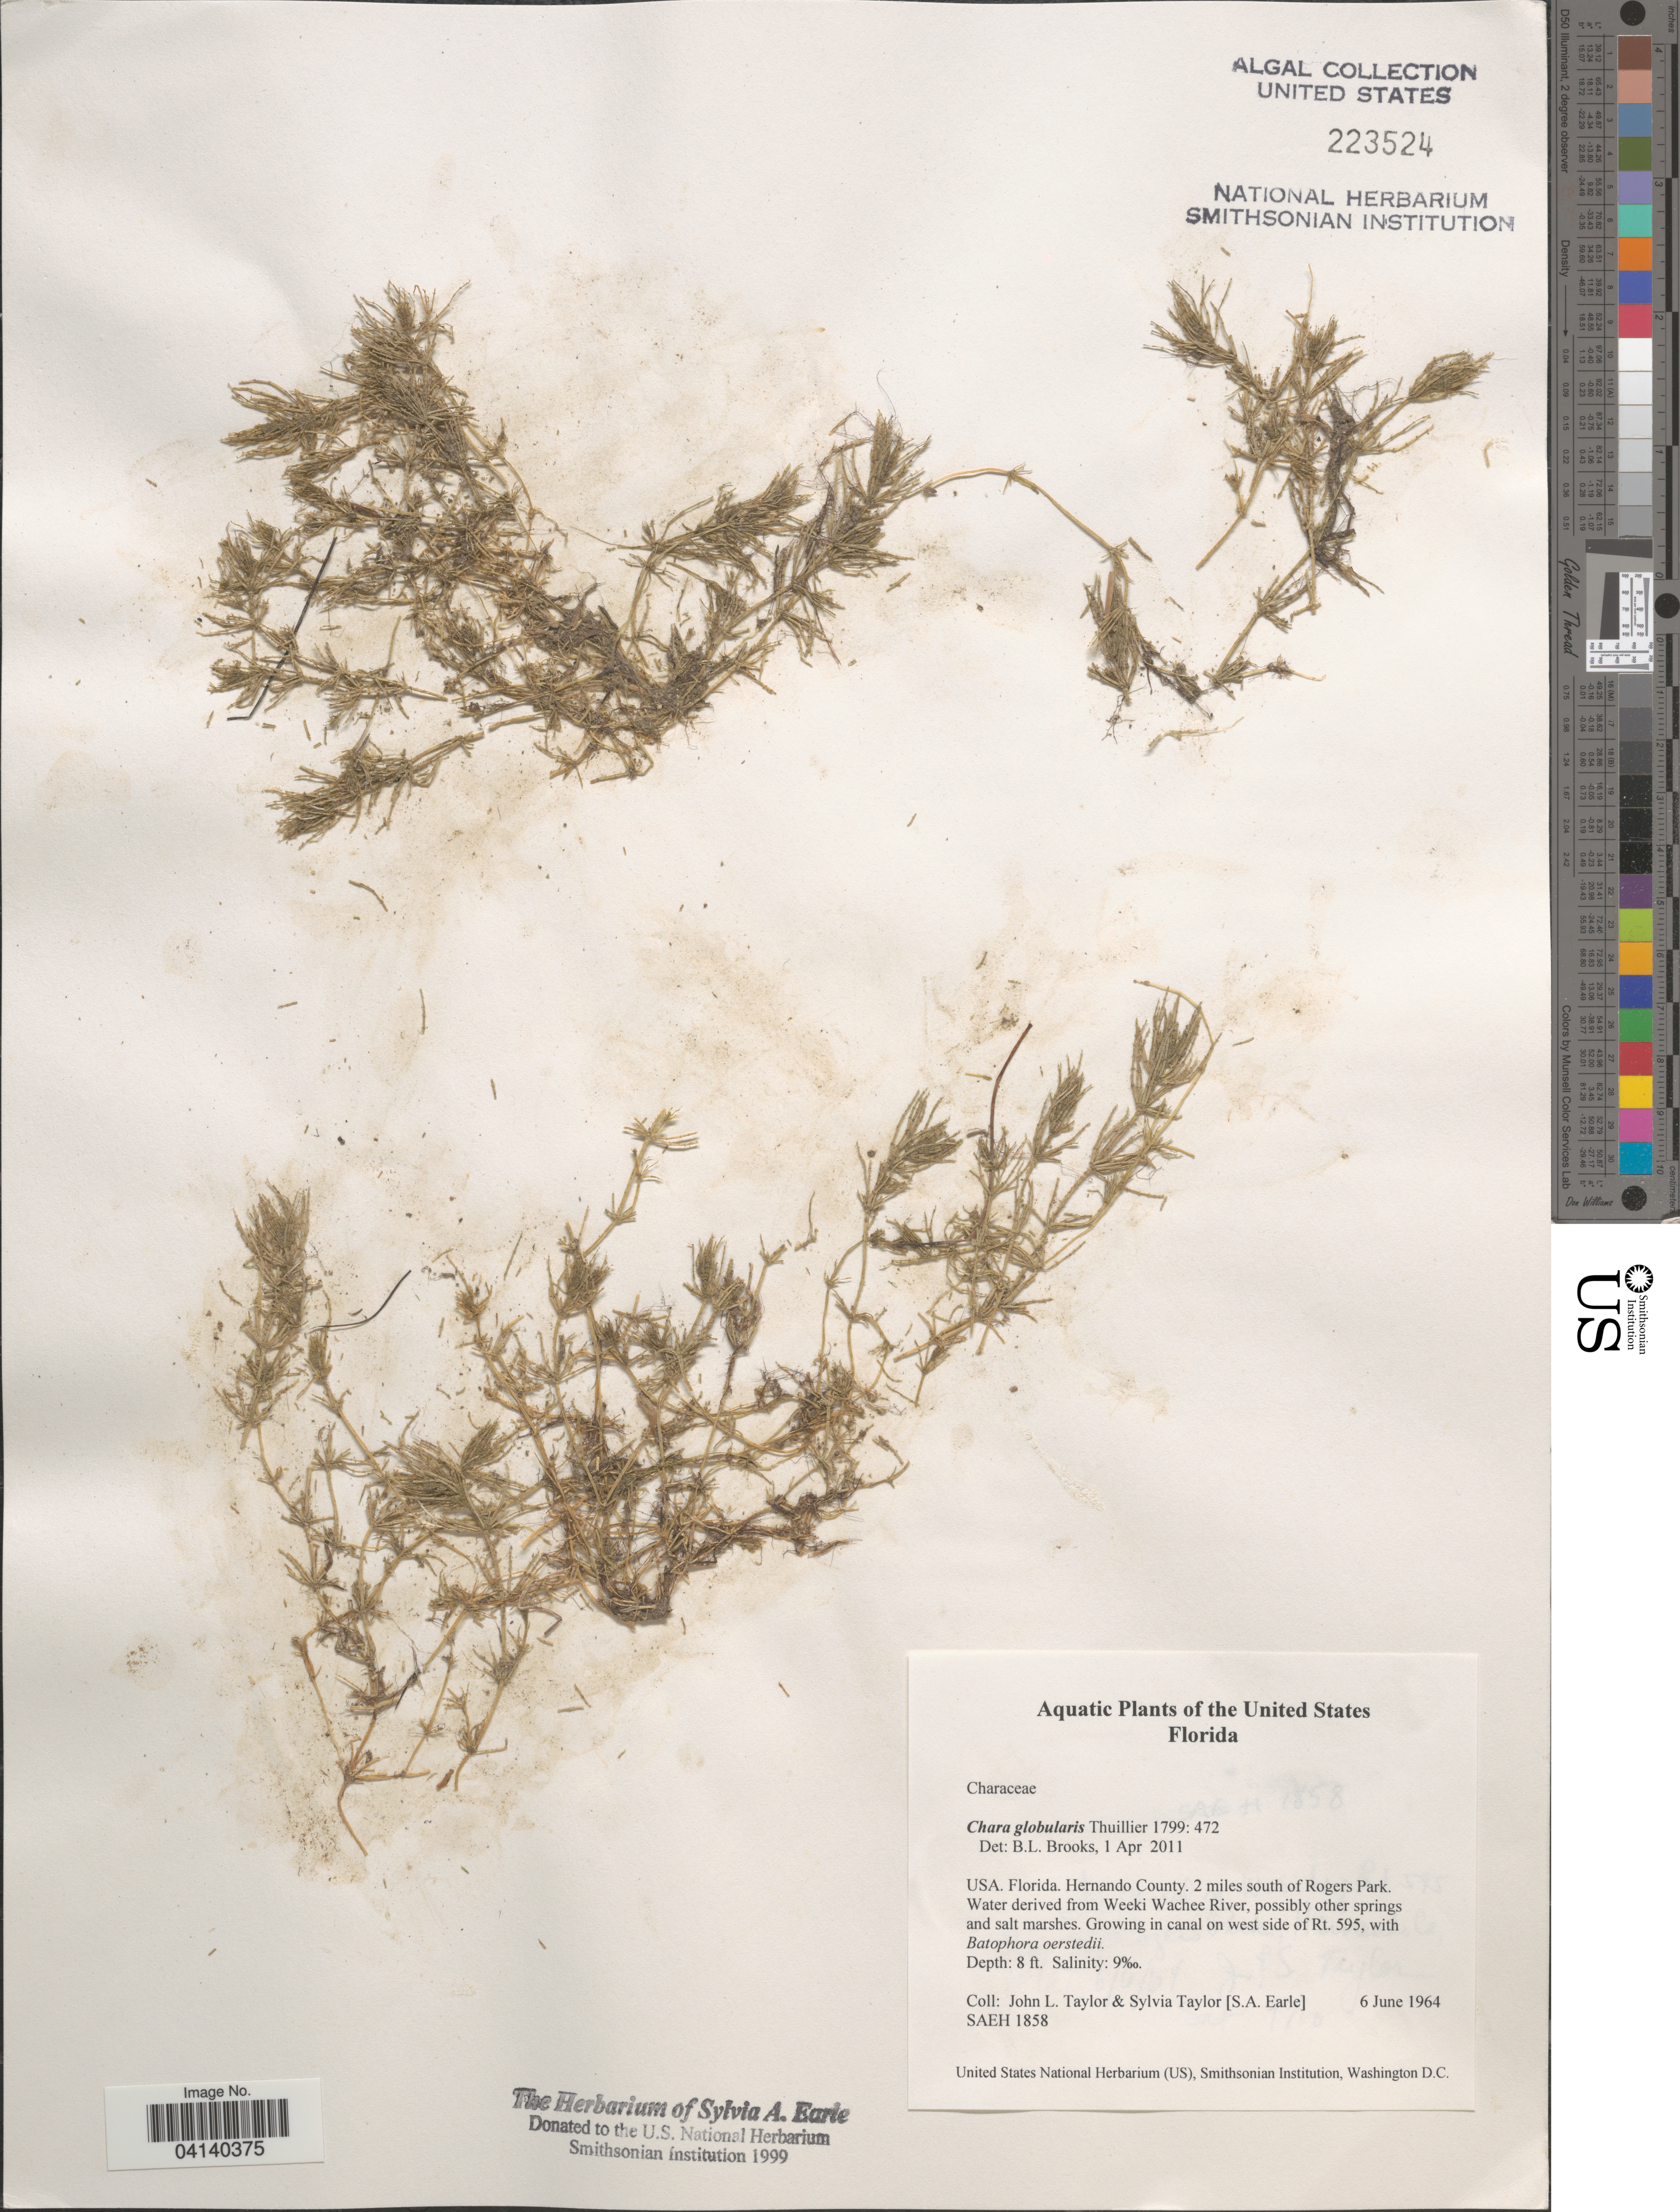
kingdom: Plantae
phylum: Charophyta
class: Charophyceae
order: Charales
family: Characeae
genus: Chara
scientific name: Chara globularis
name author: Thuiller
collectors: J. L. Taylor, S. E. Taylor & S. A. Earle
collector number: SAEH1858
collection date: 1964-06-06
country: United States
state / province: Florida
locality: Hernando County. 2 miles south of Rogers Park. Water derived from Weeki Wachee River, possibly other springs and salt marshes. Growing in canal on west side of Rt. 595.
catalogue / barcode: US 223524